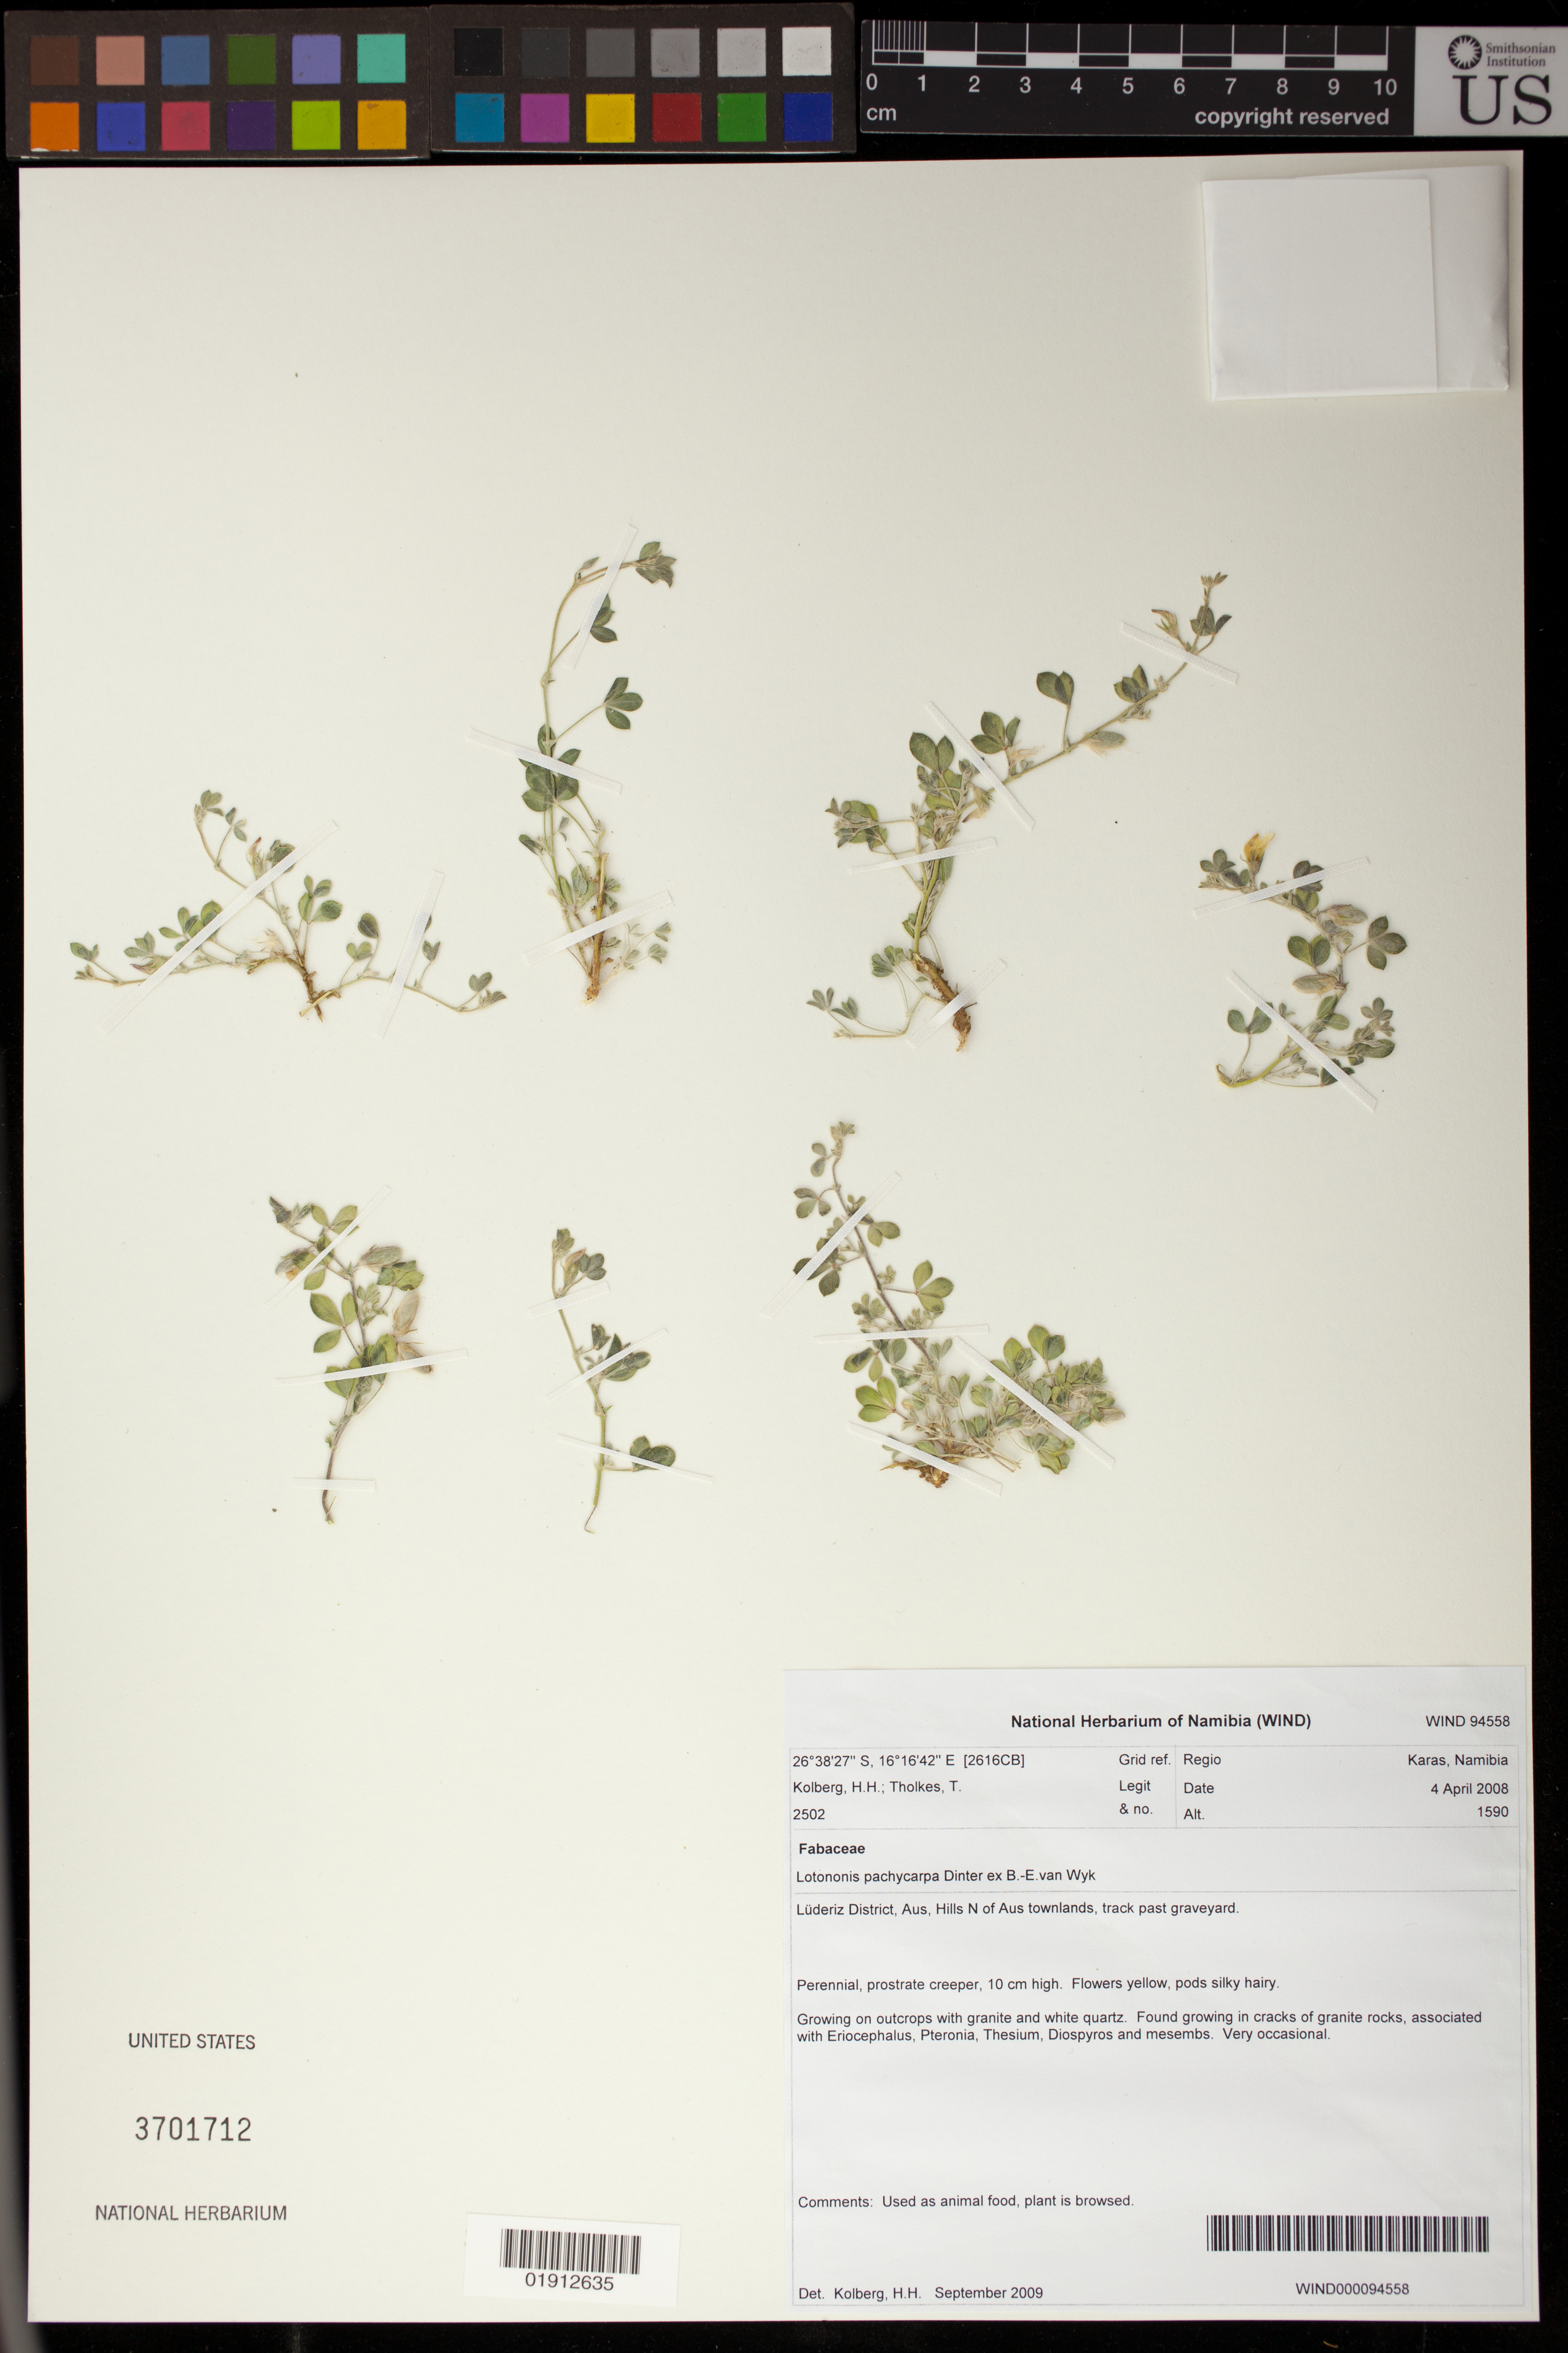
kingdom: Plantae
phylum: Tracheophyta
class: Magnoliopsida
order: Fabales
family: Fabaceae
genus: Lotononis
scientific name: Lotononis pachycarpa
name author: Dinter ex B.-E. van Wyk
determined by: Kolberg, H. H.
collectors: H. H. Kolberg & T. Tholkes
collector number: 2502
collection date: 2008-04-04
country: Namibia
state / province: Karas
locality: Lüderitz District, Aus, Hills N of Aus townlands, track past graveyard.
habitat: Growing on outcrops with granite and white quartz. Found growing in cracks of granite rocks.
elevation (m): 1590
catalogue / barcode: US 3701712